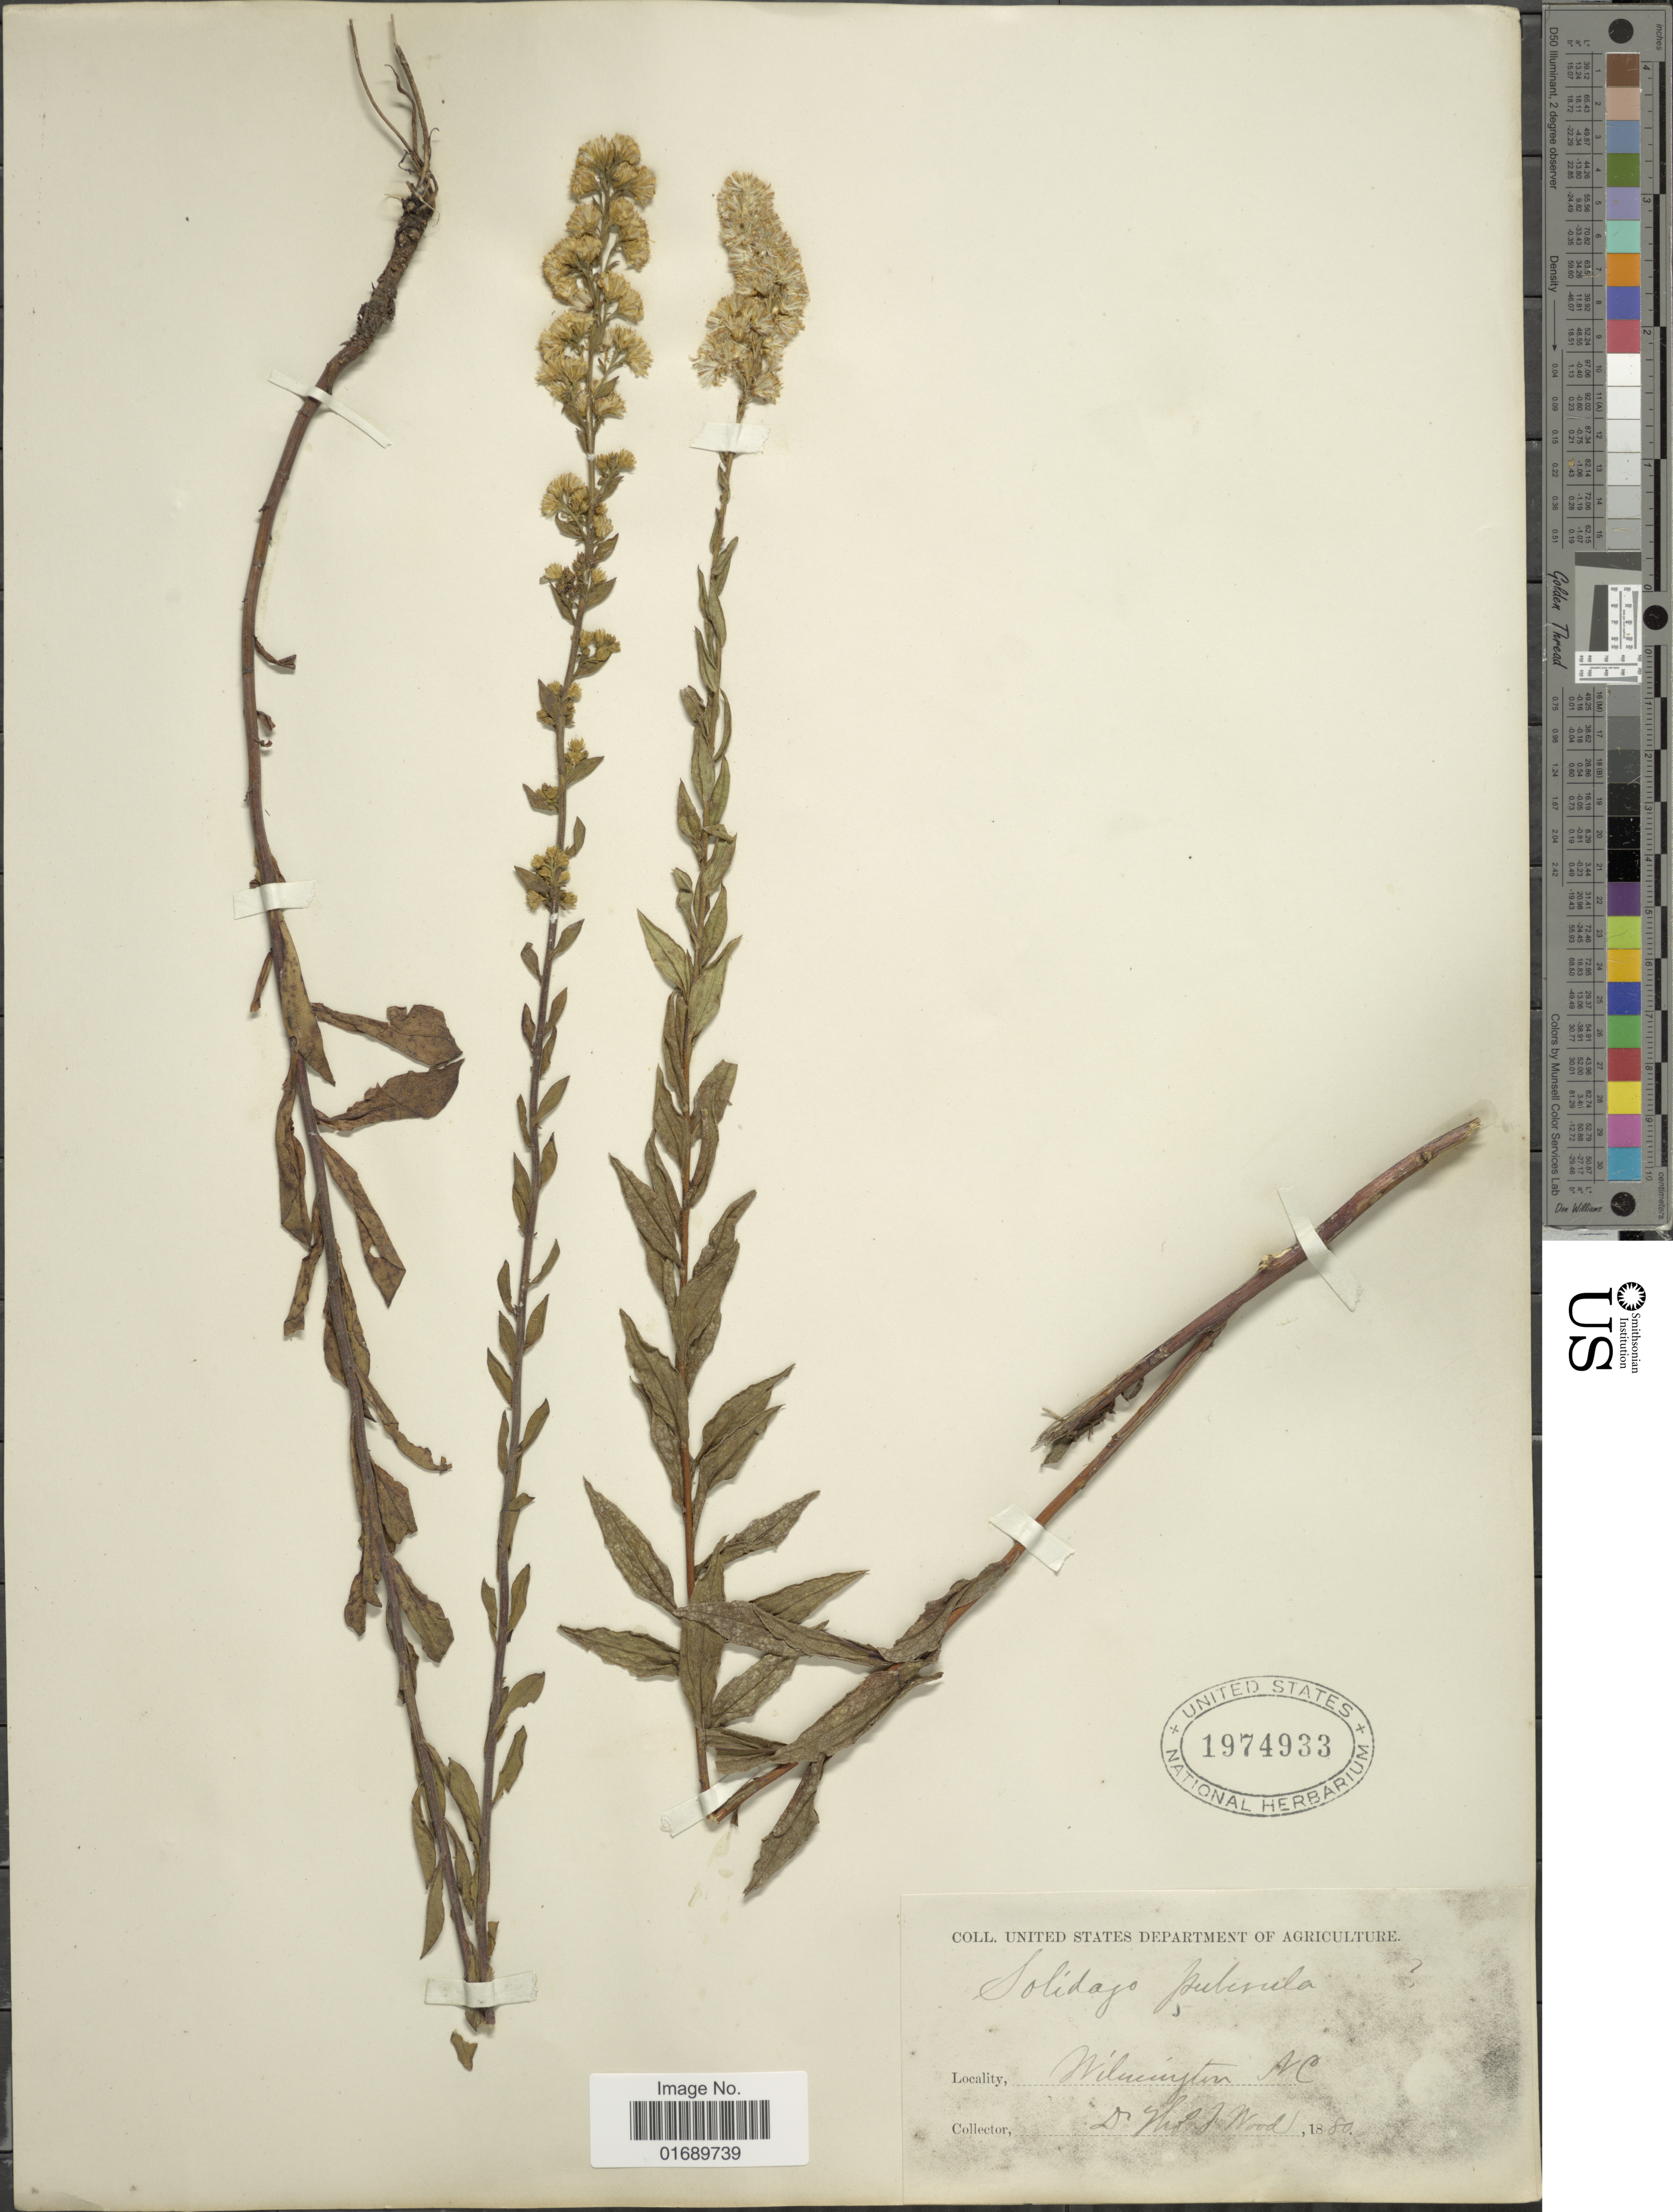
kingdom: Plantae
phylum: Tracheophyta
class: Magnoliopsida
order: Asterales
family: Asteraceae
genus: Solidago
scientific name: Solidago puberula var. pulverulenta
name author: (Nutt.) Chapman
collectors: T. F. Wood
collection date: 1880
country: United States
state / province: North Carolina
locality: Wilmington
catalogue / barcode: US 1974933